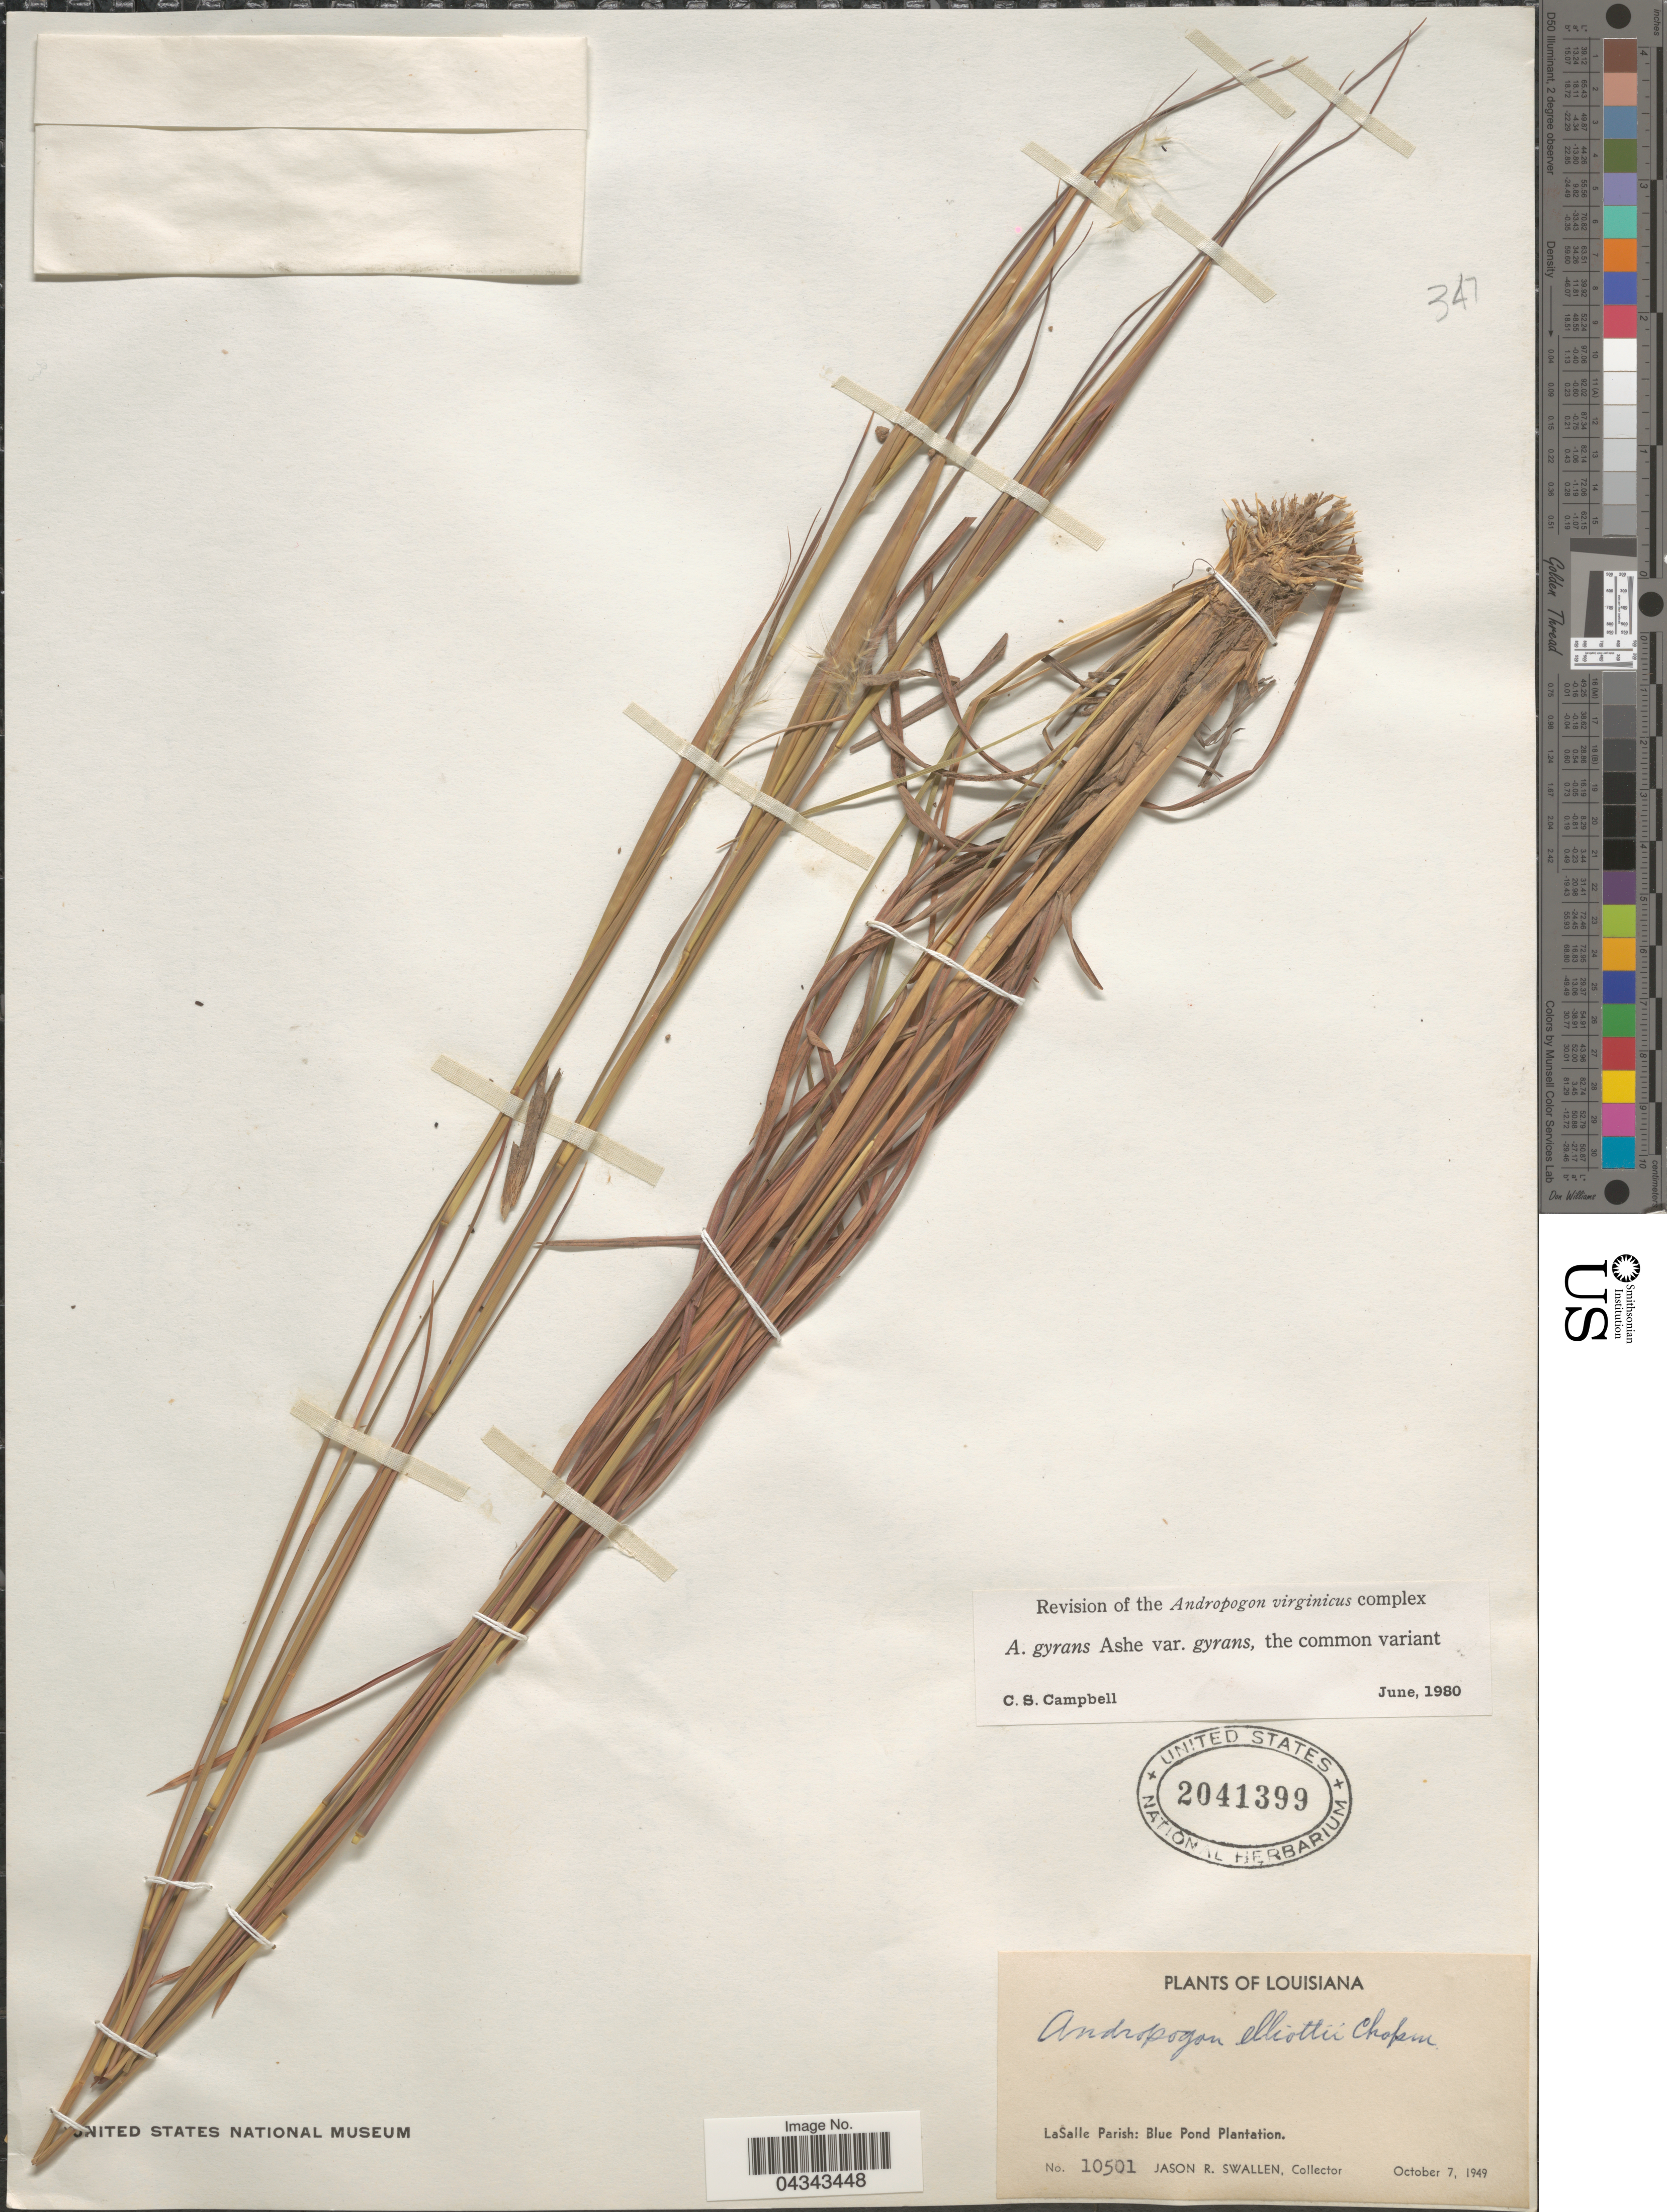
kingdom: Plantae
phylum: Tracheophyta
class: Liliopsida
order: Poales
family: Poaceae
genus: Andropogon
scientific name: Andropogon gyrans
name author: Ashe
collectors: J. R. Swallen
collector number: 10501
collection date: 1949-10-07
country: United States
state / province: Louisiana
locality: LaSalle Parish: Blue Pond Plantation.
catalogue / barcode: US 2041399